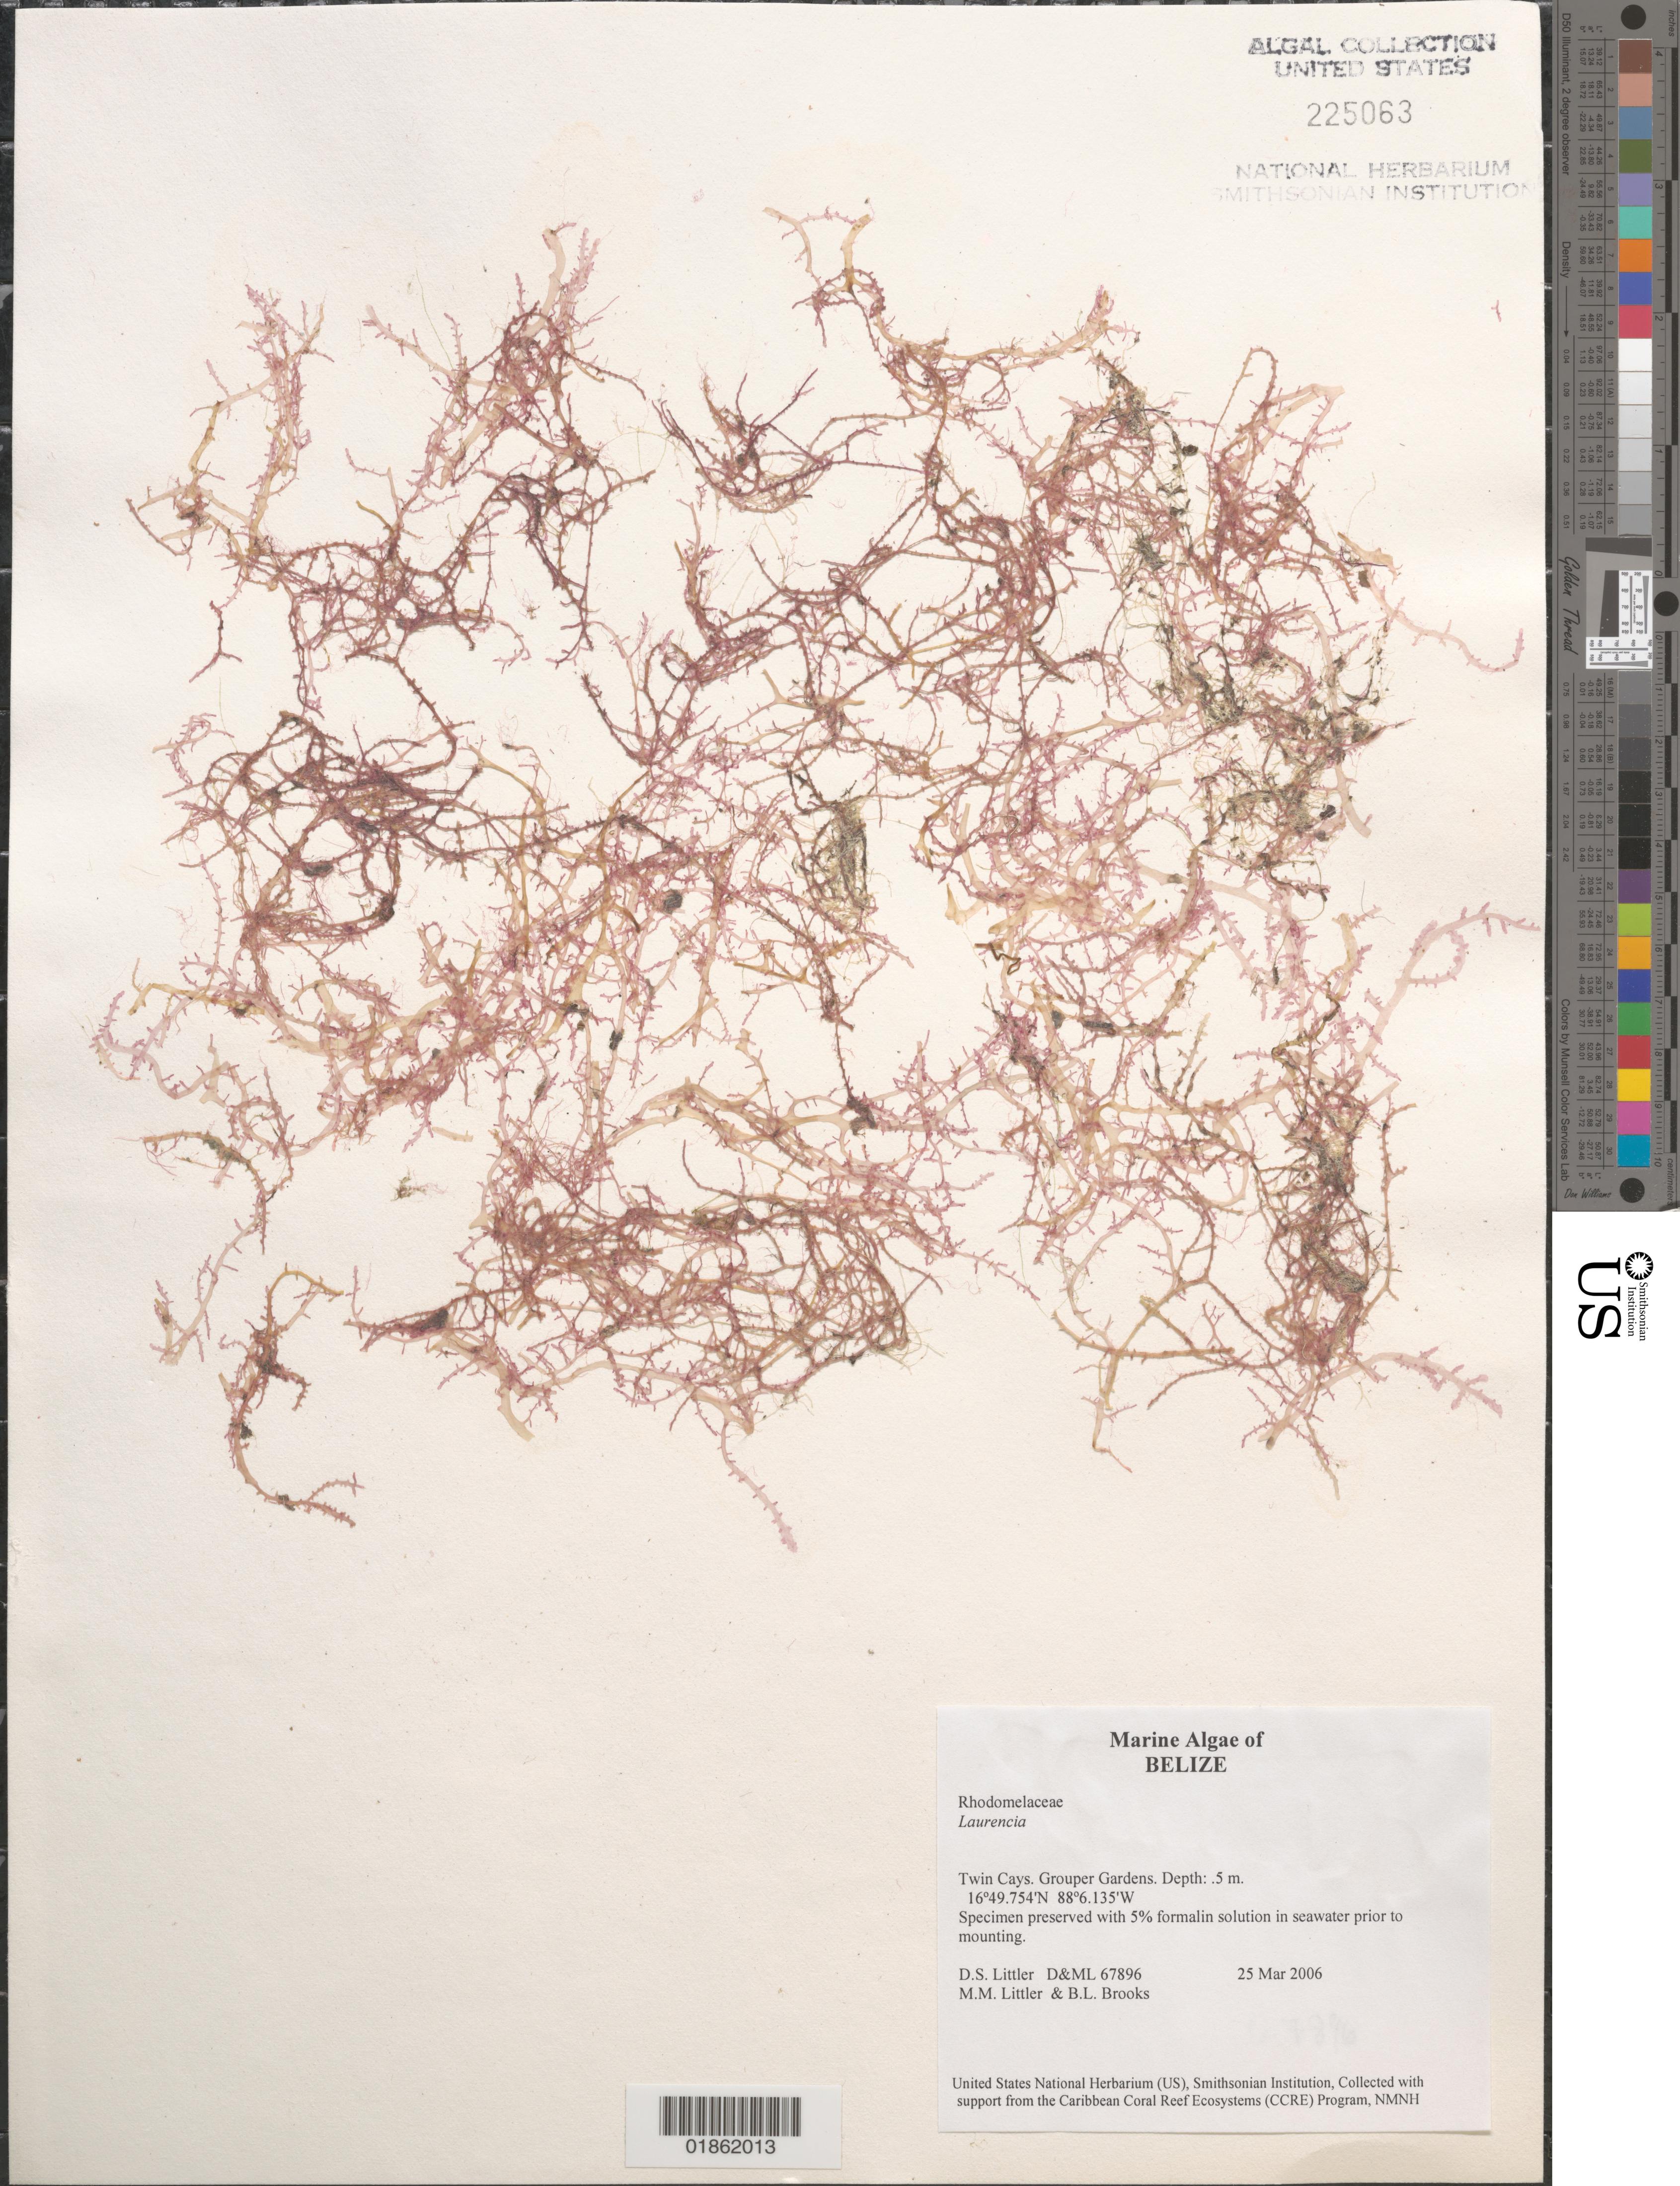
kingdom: Plantae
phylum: Rhodophyta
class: Florideophyceae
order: Ceramiales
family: Rhodomelaceae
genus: Laurencia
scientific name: Laurencia sp.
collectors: M. M. Littler, D. S. Littler & B. Brooks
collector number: D&ML 67896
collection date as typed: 25 Mar 2006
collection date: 2006-03-25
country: Belize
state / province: Stann Creek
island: Twin Cays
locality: Grouper Gardens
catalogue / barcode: US 225063